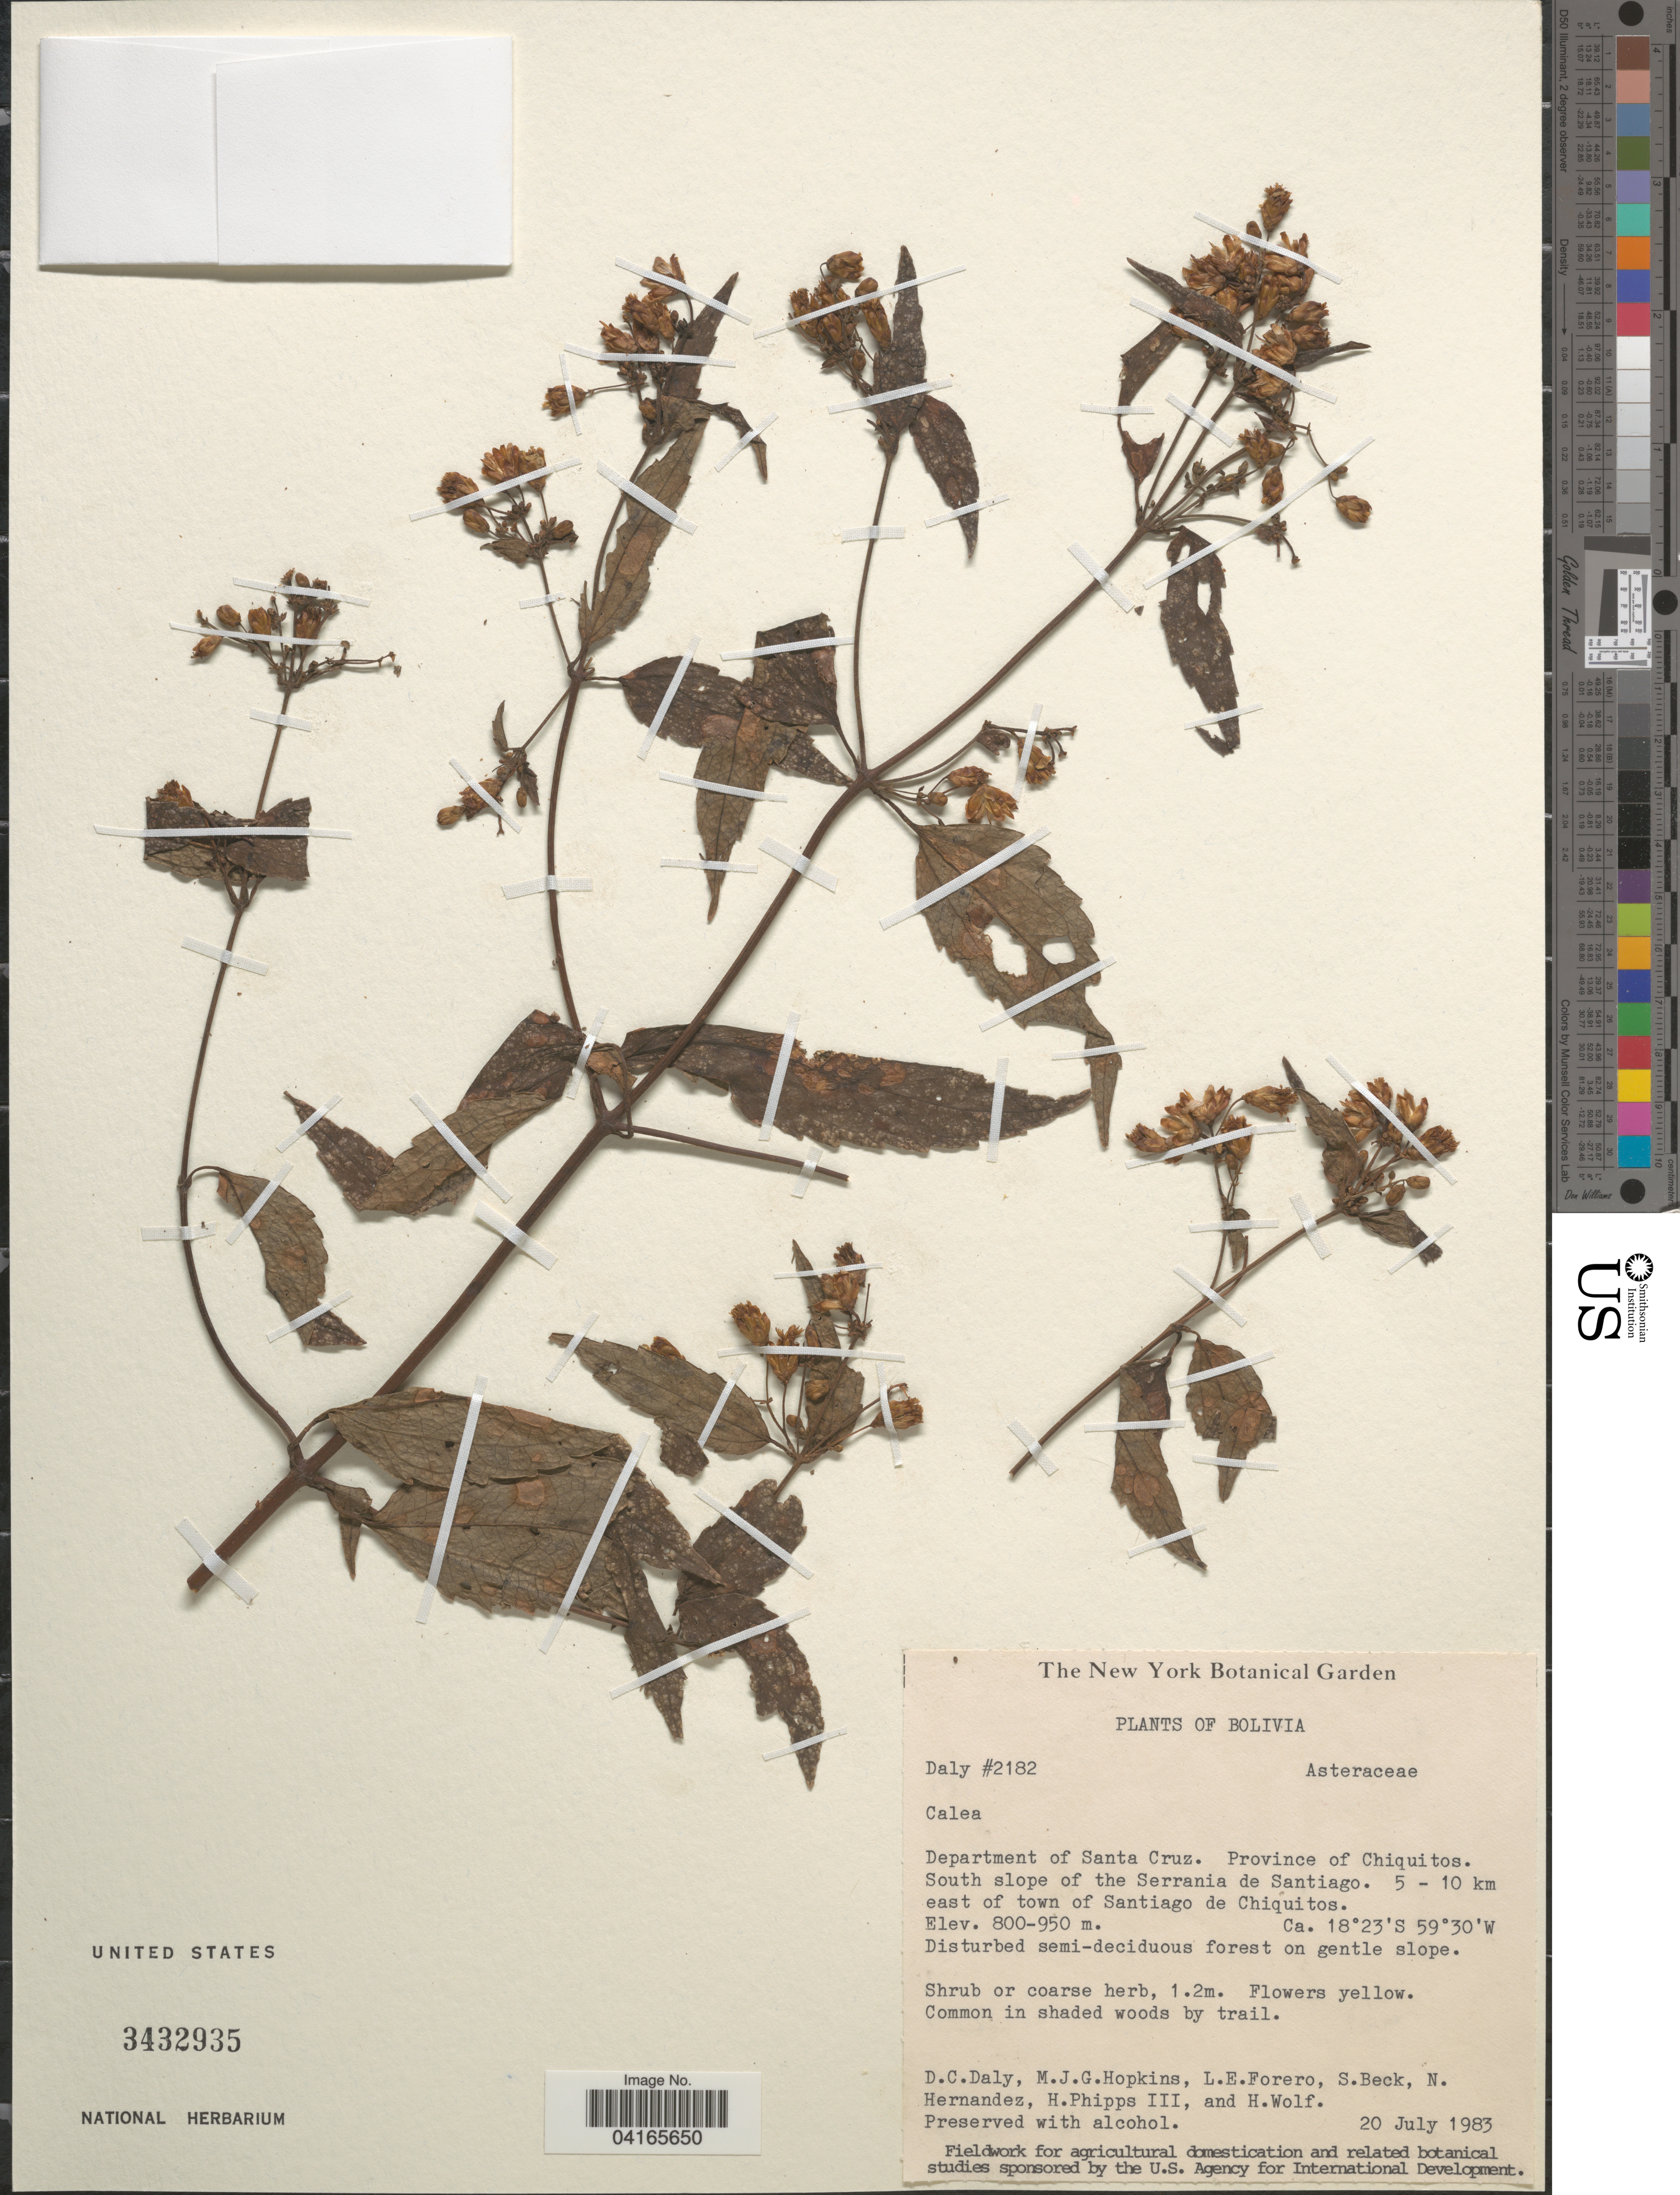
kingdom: Plantae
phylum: Tracheophyta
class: Magnoliopsida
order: Asterales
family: Asteraceae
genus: Calea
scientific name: Calea anomala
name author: Hassl.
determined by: Bueno, Vinicius Resende, (ICN), Universidade Federal do Rio Grande do Sul (BRAZIL)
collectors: D. C. Daly, M. J. G. Hopkins, L. Forero, S. G. Beck & et al.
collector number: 2182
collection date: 1983-07-20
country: Bolivia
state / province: Santa Cruz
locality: Department of Santa Cruz. Province of Chiquitos. South slope of the Serrania de Santiago. 5-10 km east of town of Santiago de Chiquitos.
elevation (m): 800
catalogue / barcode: US 3432935